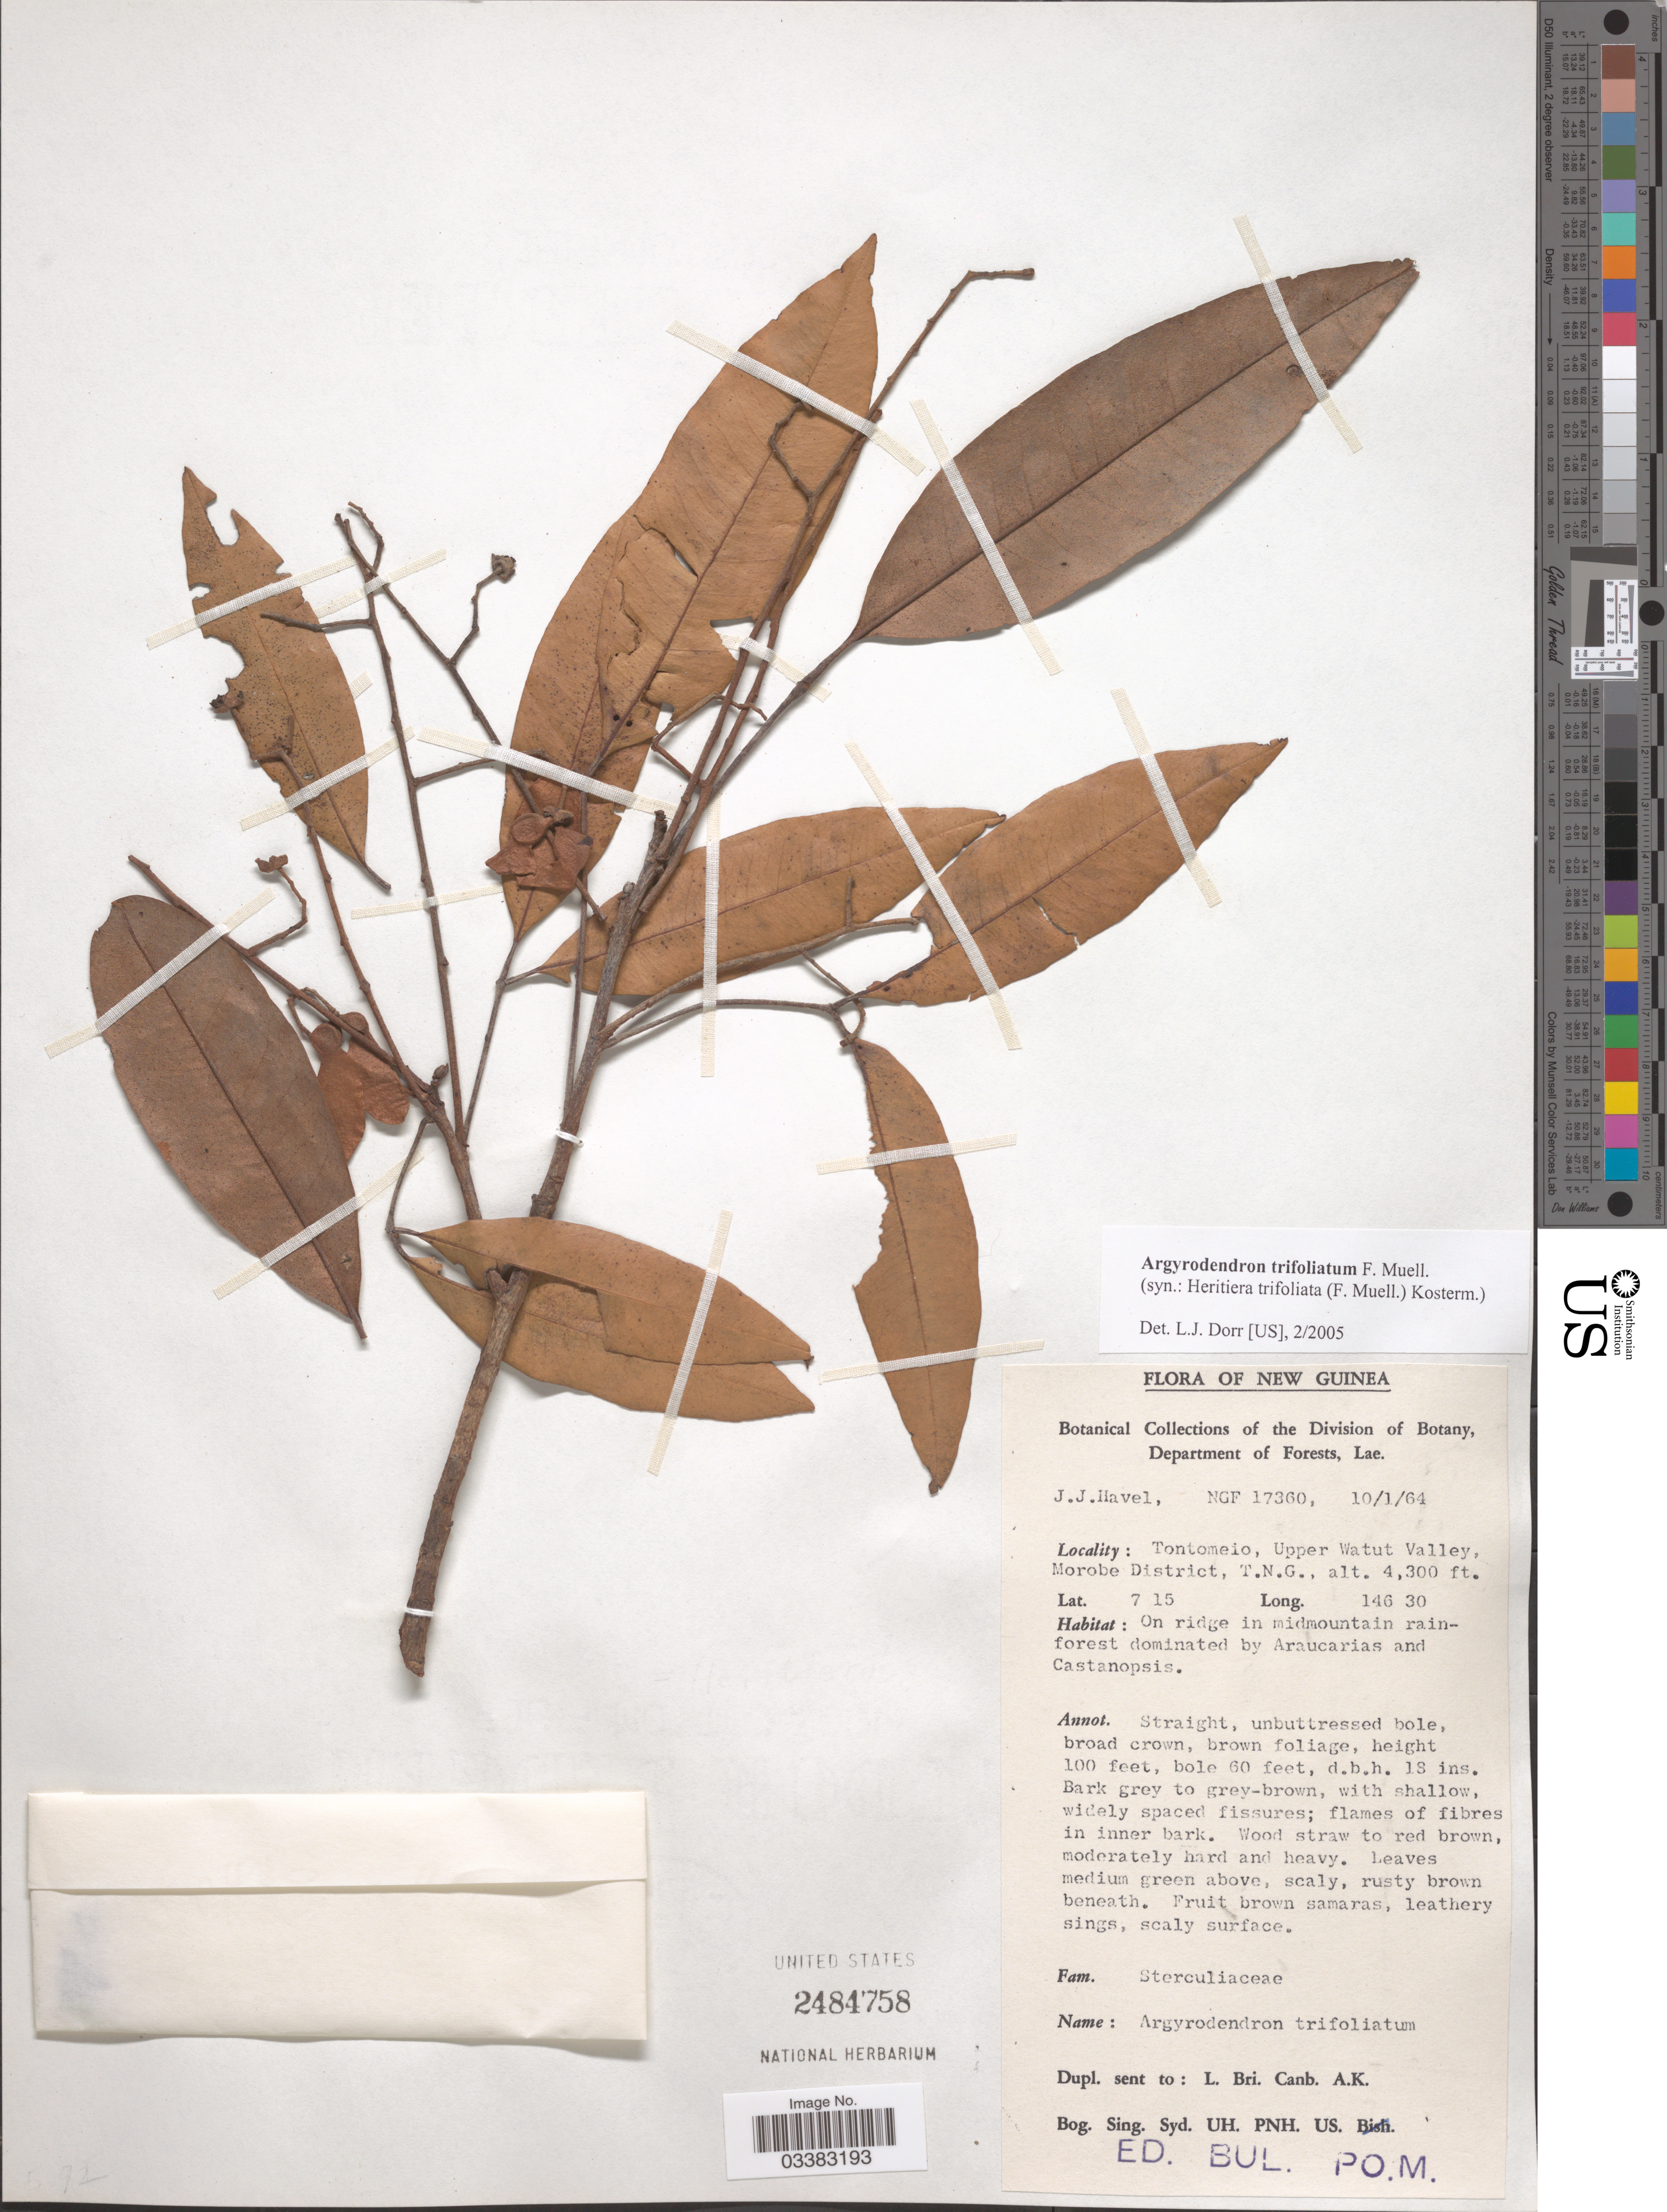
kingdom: Plantae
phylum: Tracheophyta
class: Magnoliopsida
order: Malvales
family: Malvaceae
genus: Argyrodendron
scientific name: Argyrodendron trifoliolatum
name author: F. Muell.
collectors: J. Havel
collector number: NGF 17360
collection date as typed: Transcribed d/m/y: 10/1/64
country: Papua New Guinea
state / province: Morobe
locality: New Guinea. Tontomeio, Upper Watut Valley, Morobe District, T.N.G.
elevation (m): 1311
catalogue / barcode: US 2484758